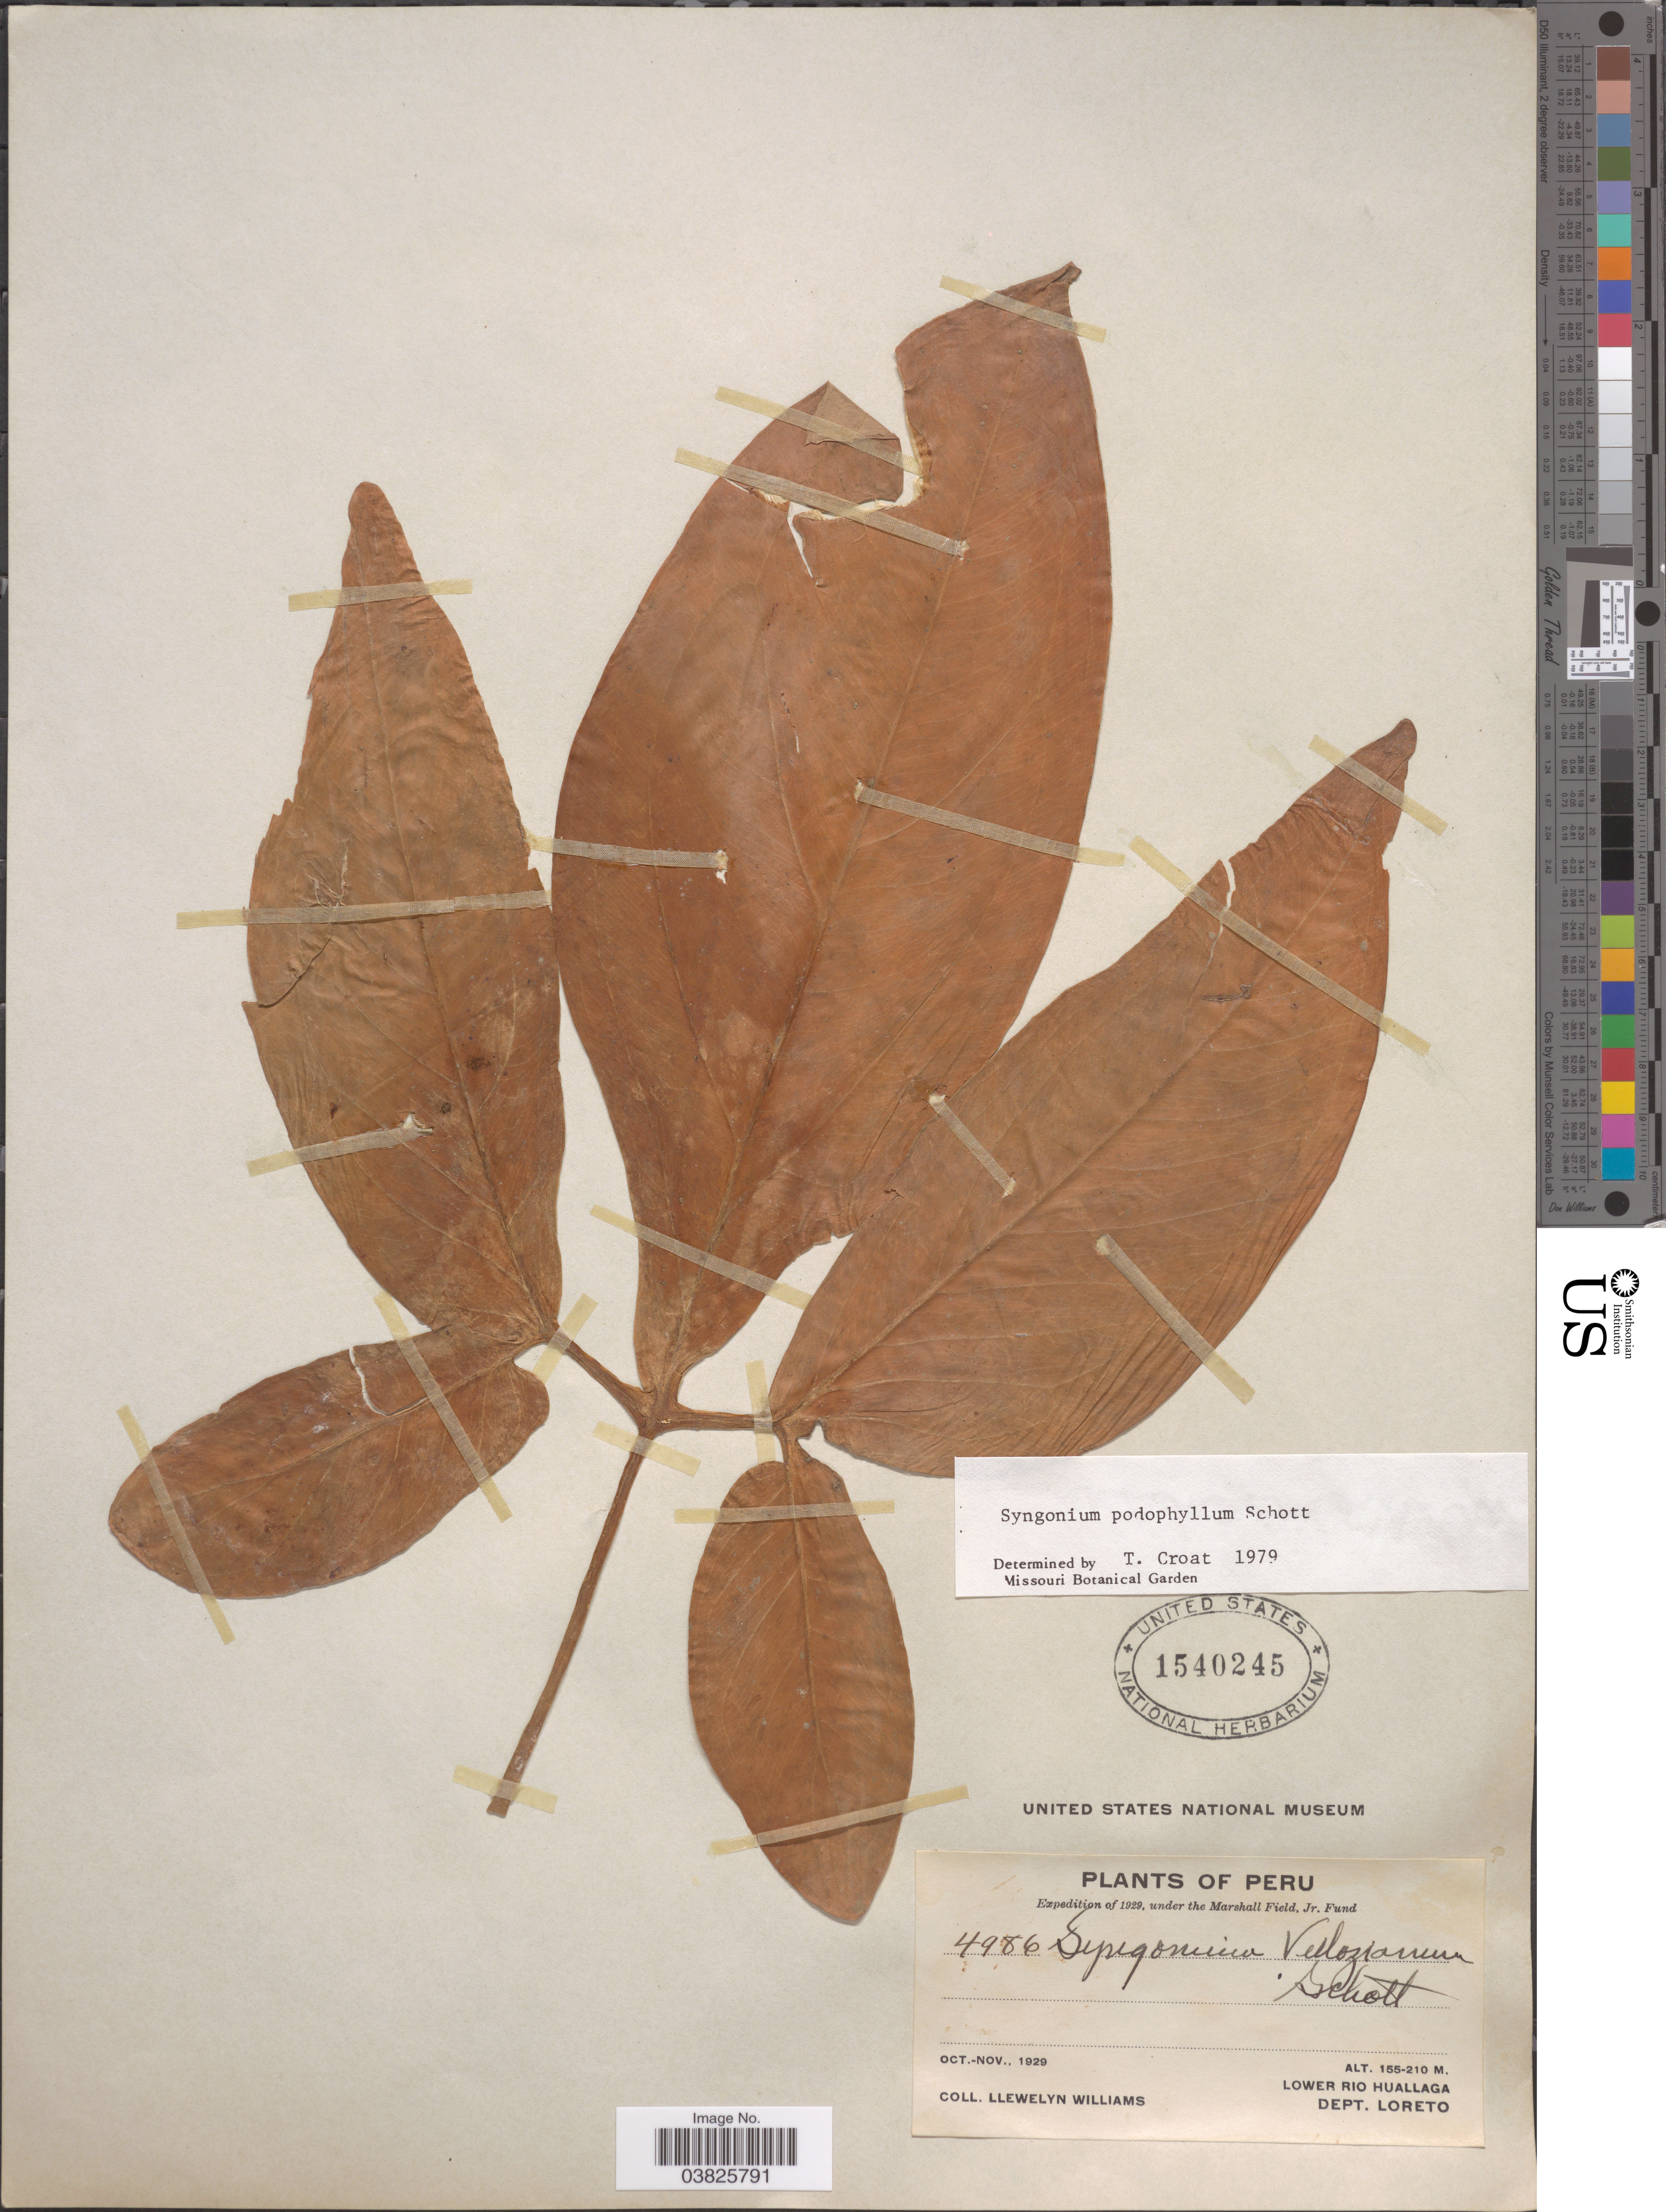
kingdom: Plantae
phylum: Tracheophyta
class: Liliopsida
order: Alismatales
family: Araceae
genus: Syngonium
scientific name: Syngonium podophyllum 'Lemon-Lime'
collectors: Ll. Williams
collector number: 4986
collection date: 1929-10/1929-11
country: Peru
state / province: Loreto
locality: Lower Rio Huallaga. Dept. Loreto.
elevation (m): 155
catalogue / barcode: US 1540245